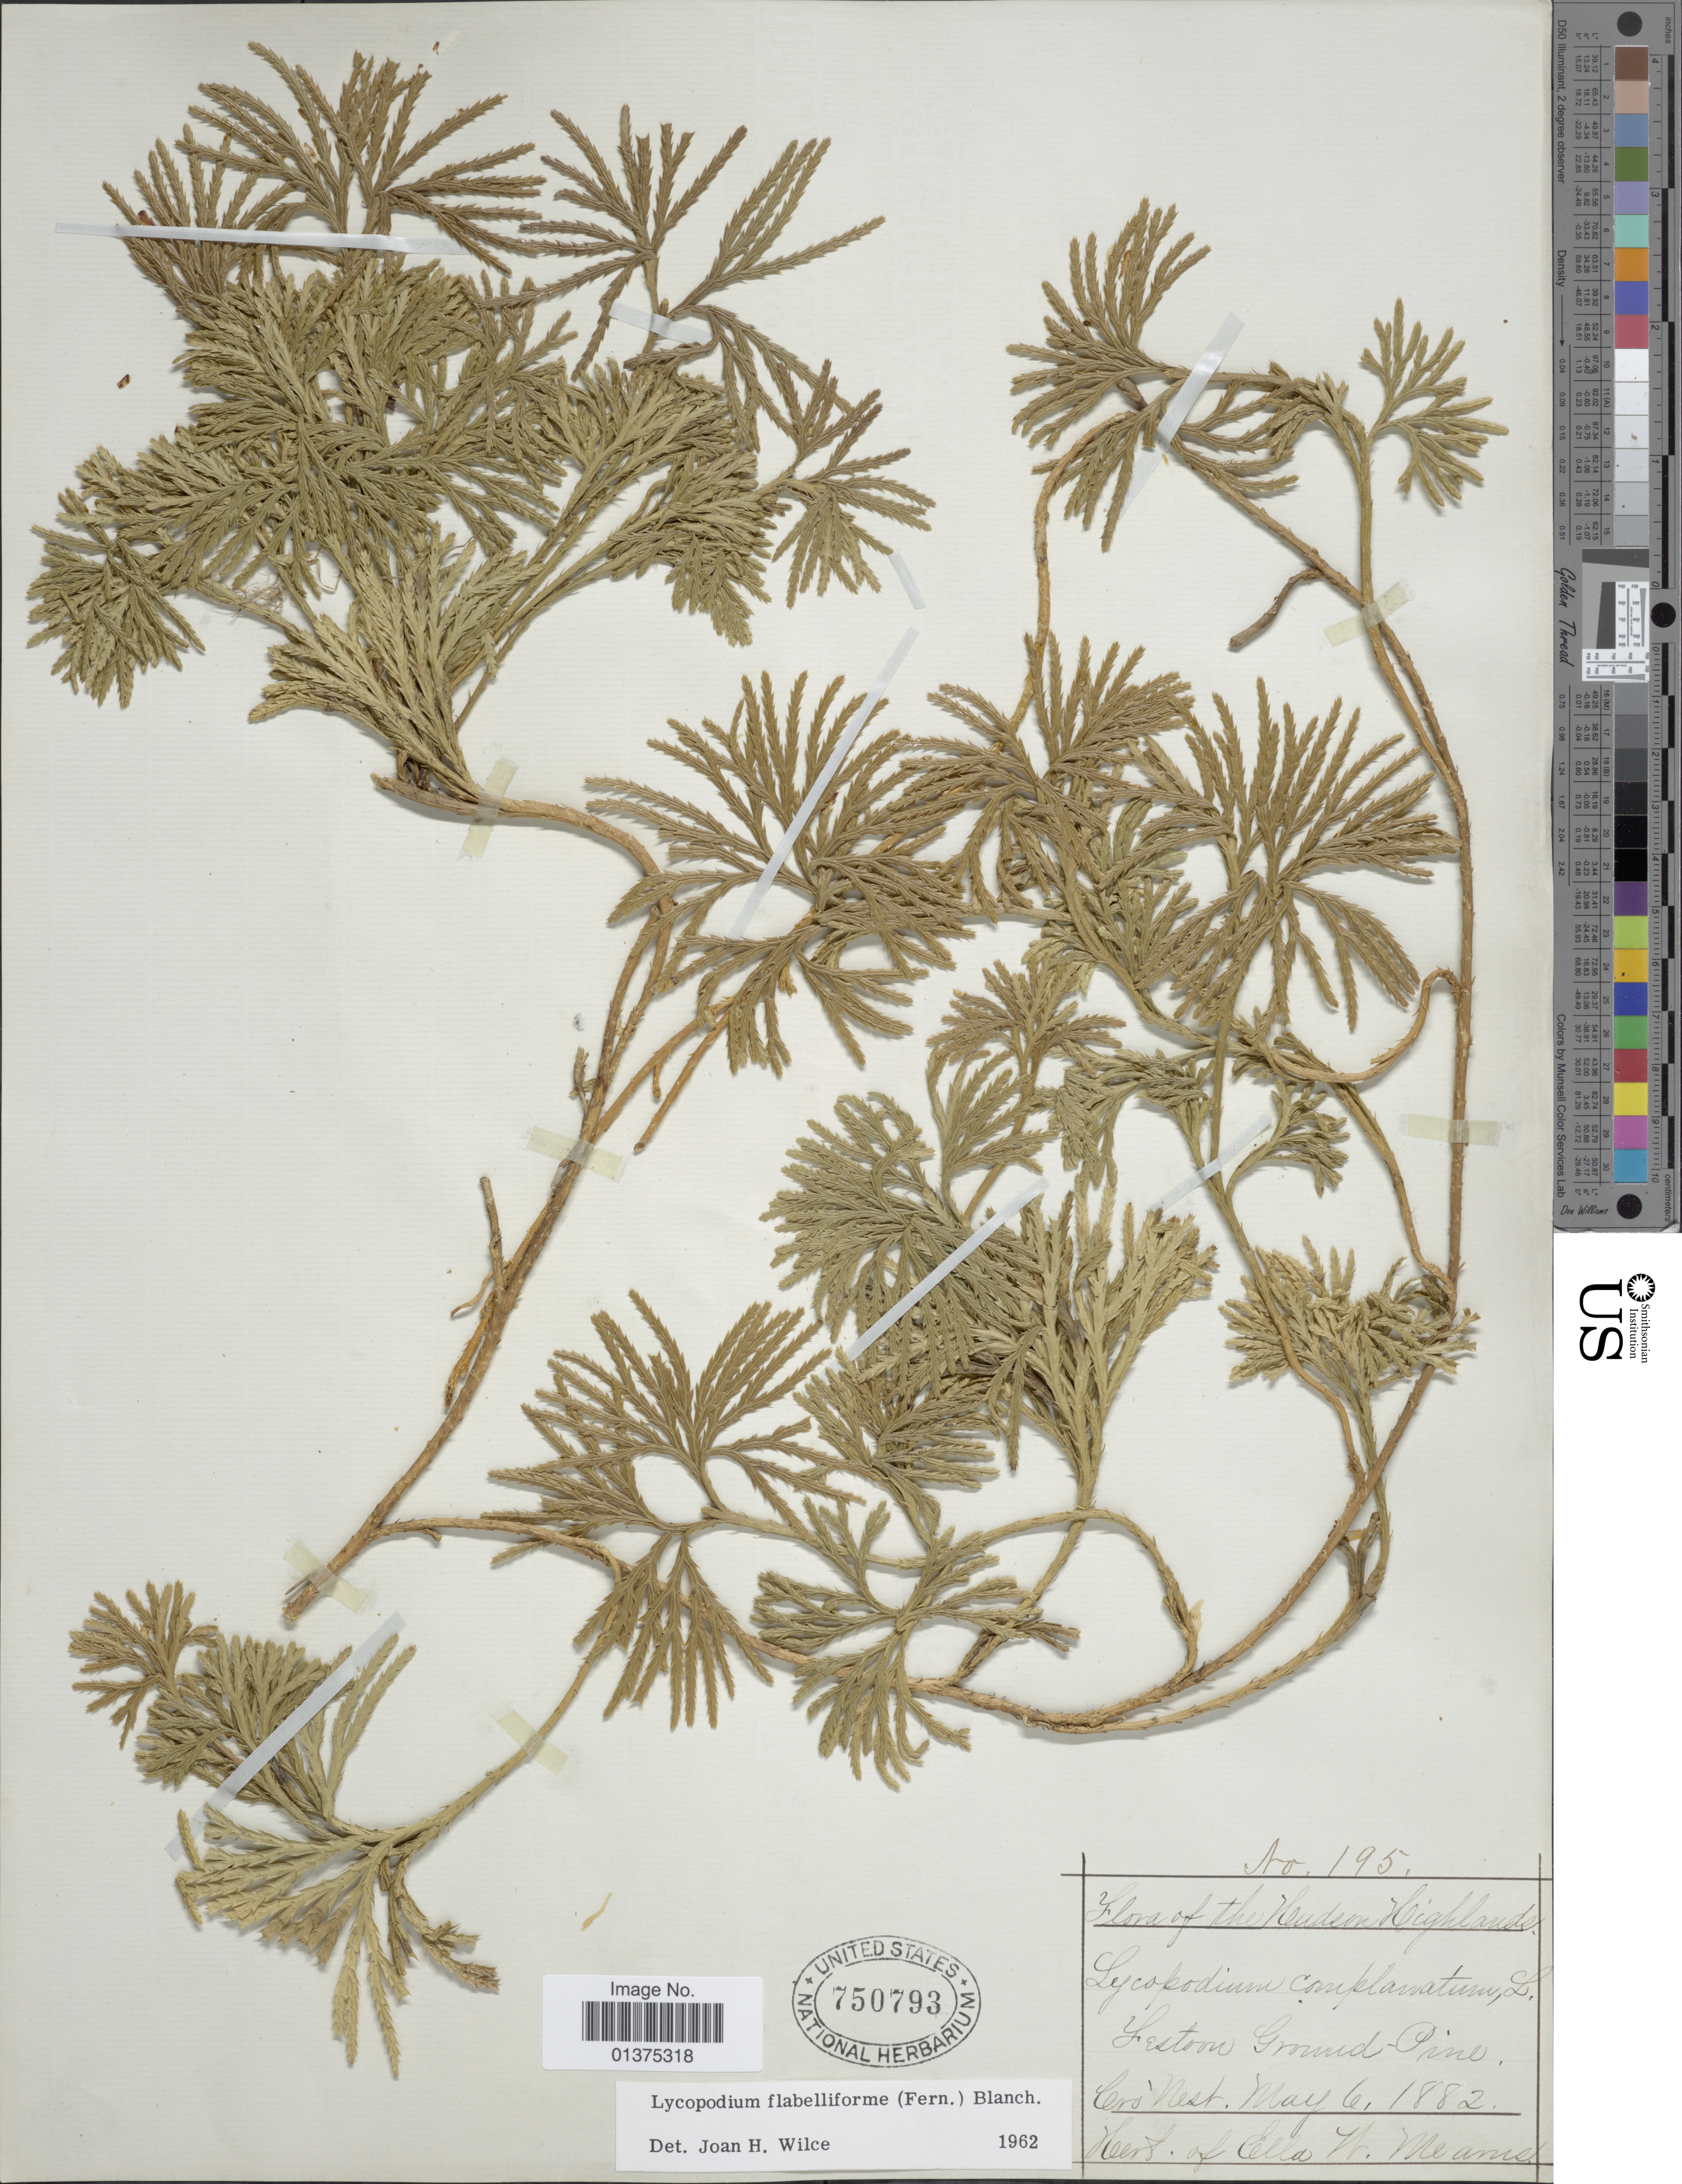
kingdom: Plantae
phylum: Tracheophyta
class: Lycopodiopsida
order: Lycopodiales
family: Lycopodiaceae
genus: Diphasiastrum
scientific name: Diphasiastrum digitatum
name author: (Dill. ex A. Braun) Holub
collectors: E. W. Mearns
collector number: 195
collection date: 1882-05-06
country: United States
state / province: New York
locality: The Hudson Highlands, Cro Nest.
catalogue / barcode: US 750793